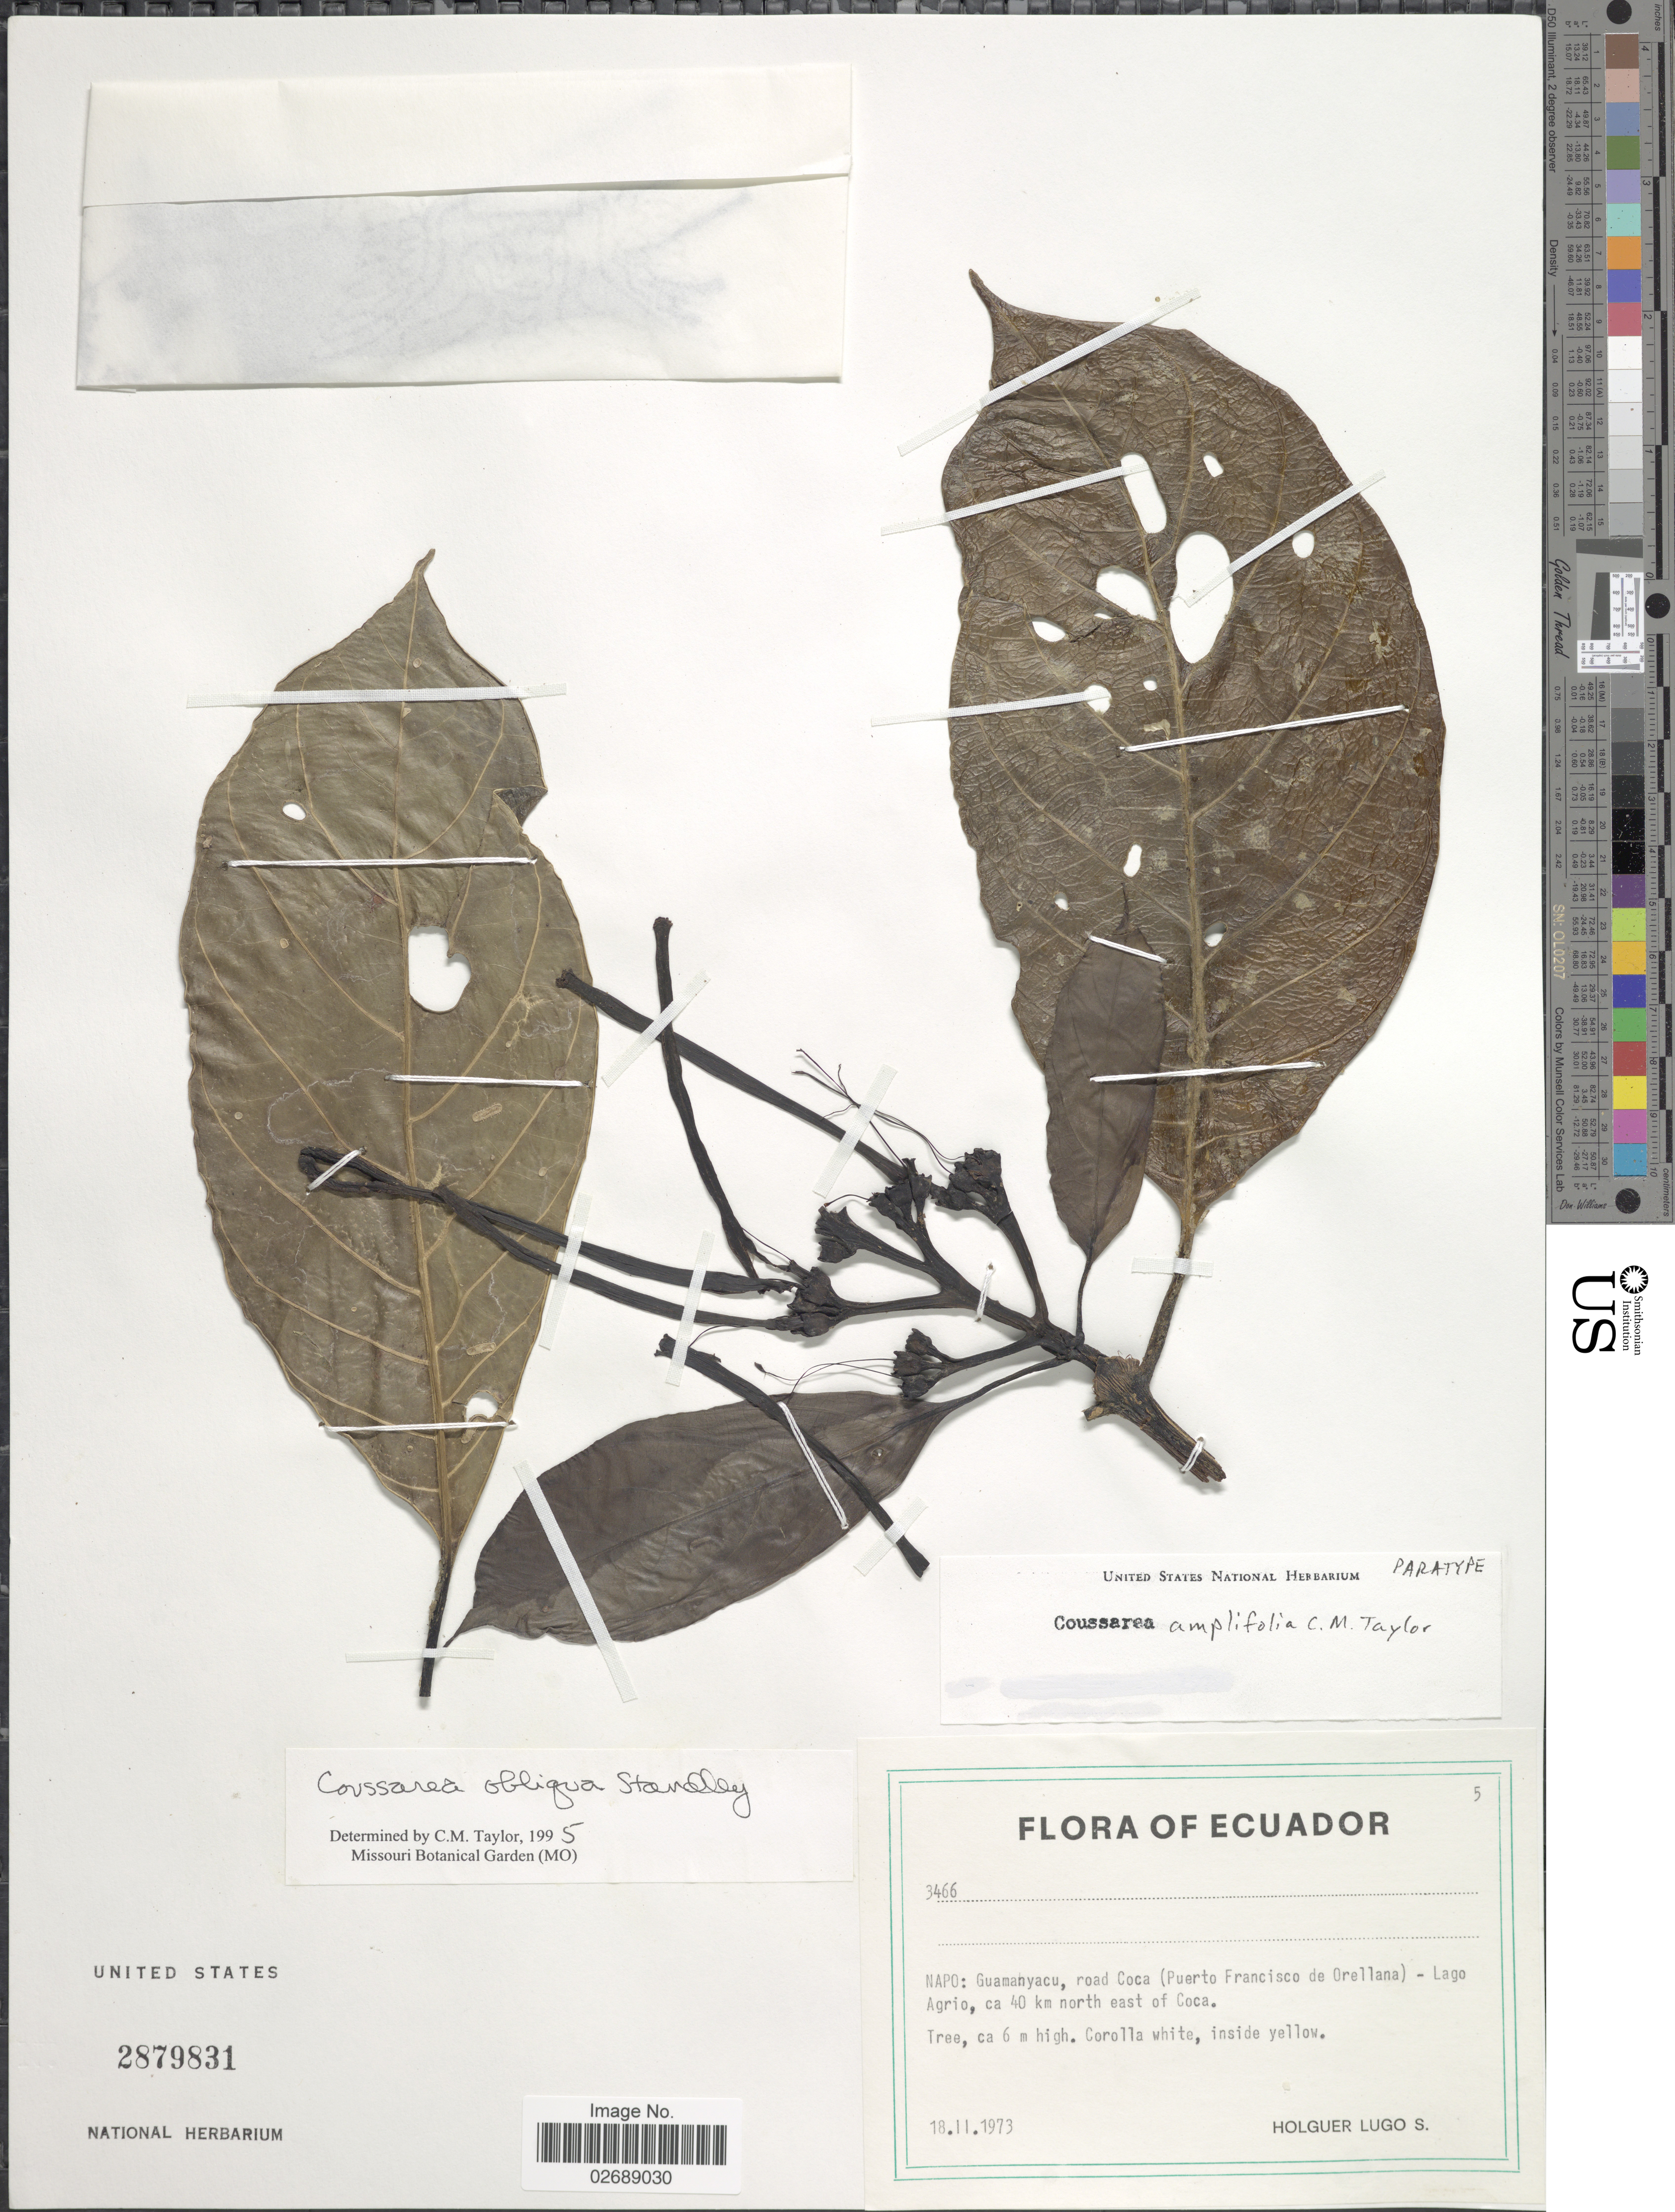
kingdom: Plantae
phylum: Tracheophyta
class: Magnoliopsida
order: Gentianales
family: Rubiaceae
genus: Coussarea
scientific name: Coussarea amplifolia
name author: C.M. Taylor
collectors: H. Lugo S.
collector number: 3466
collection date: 1973-02-18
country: Ecuador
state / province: Napo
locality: Guamanyacu, road Coca (Puerto Francisco de Orellana)-Lago Agrio, ca 40 km north of east of Coca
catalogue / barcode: US 2879831